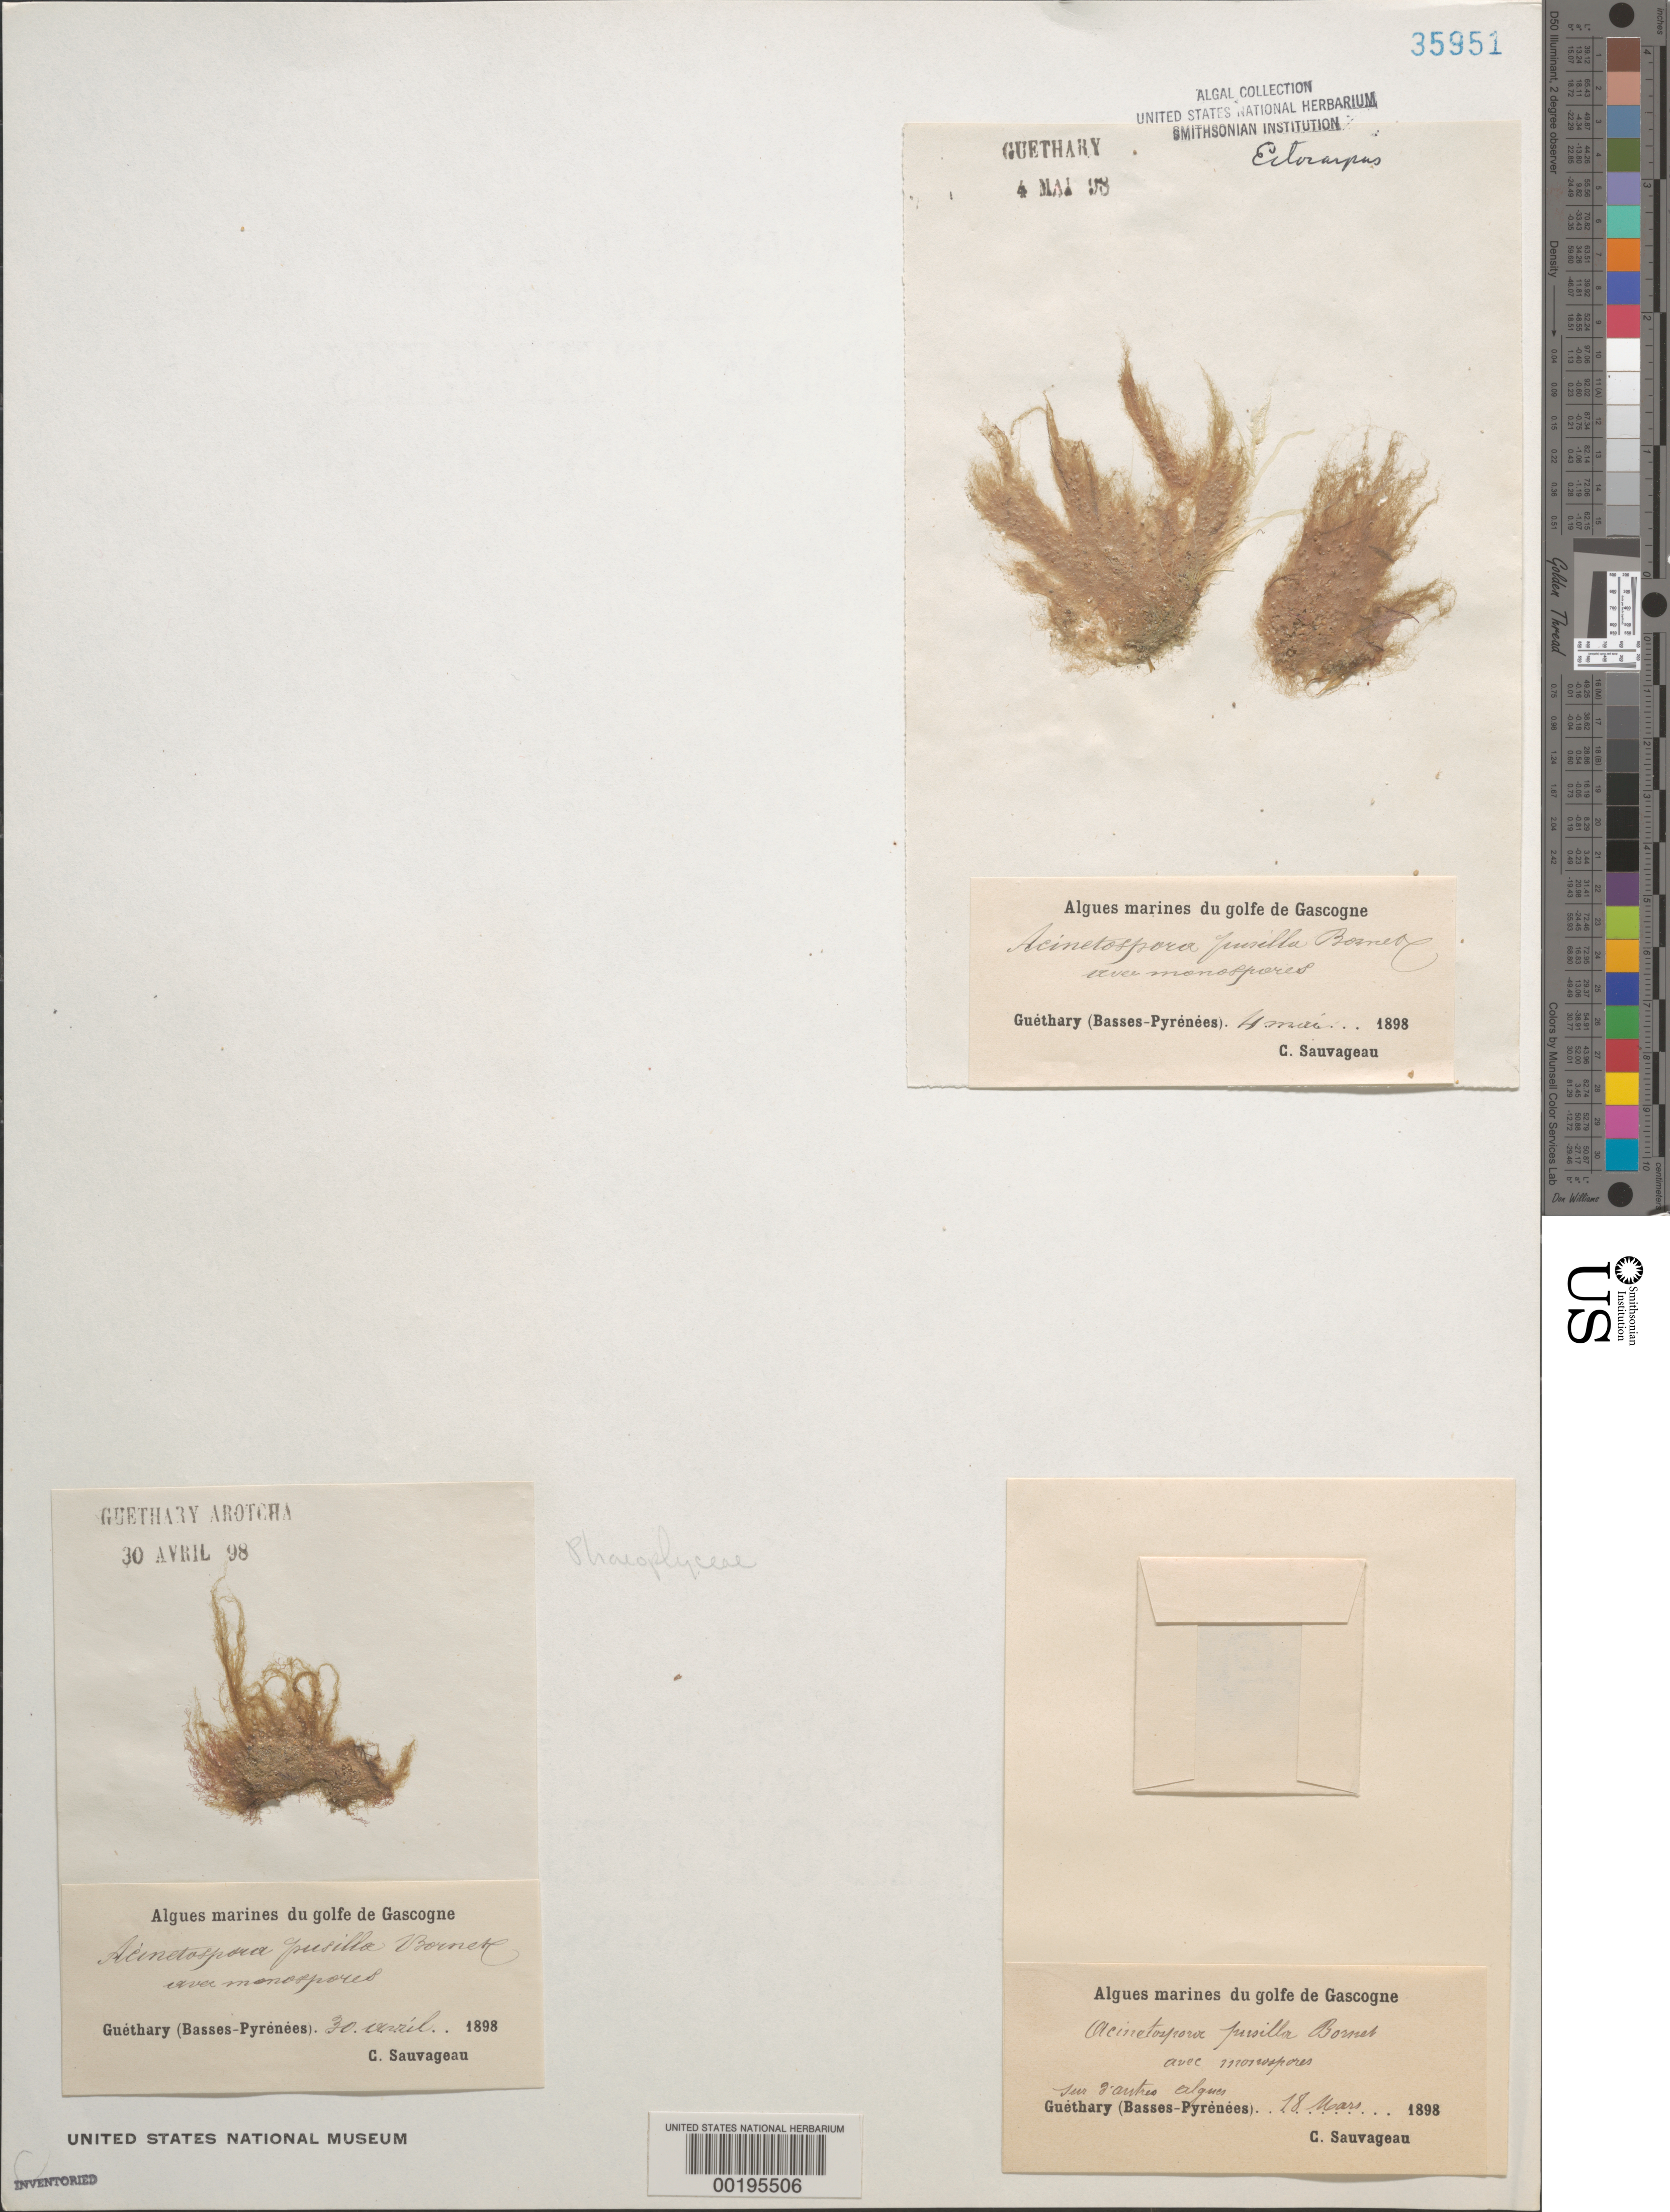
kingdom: Chromista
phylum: Ochrophyta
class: Phaeophyceae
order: Ectocarpales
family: Acinetosporaceae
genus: Acinetospora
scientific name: Acinetospora crinita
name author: (Carmich. in Harv.) Sauv.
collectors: C. F. Sauvageau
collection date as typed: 18 Mar 1898 TO 04 May 1898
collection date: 1898-03-18/1898-05-04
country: France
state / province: Nouvelle-Aquitaine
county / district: Pyrénées-Atlantiques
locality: Guethary, Bay of Biscay (Golfe de Gascogne)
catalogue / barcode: US 35951